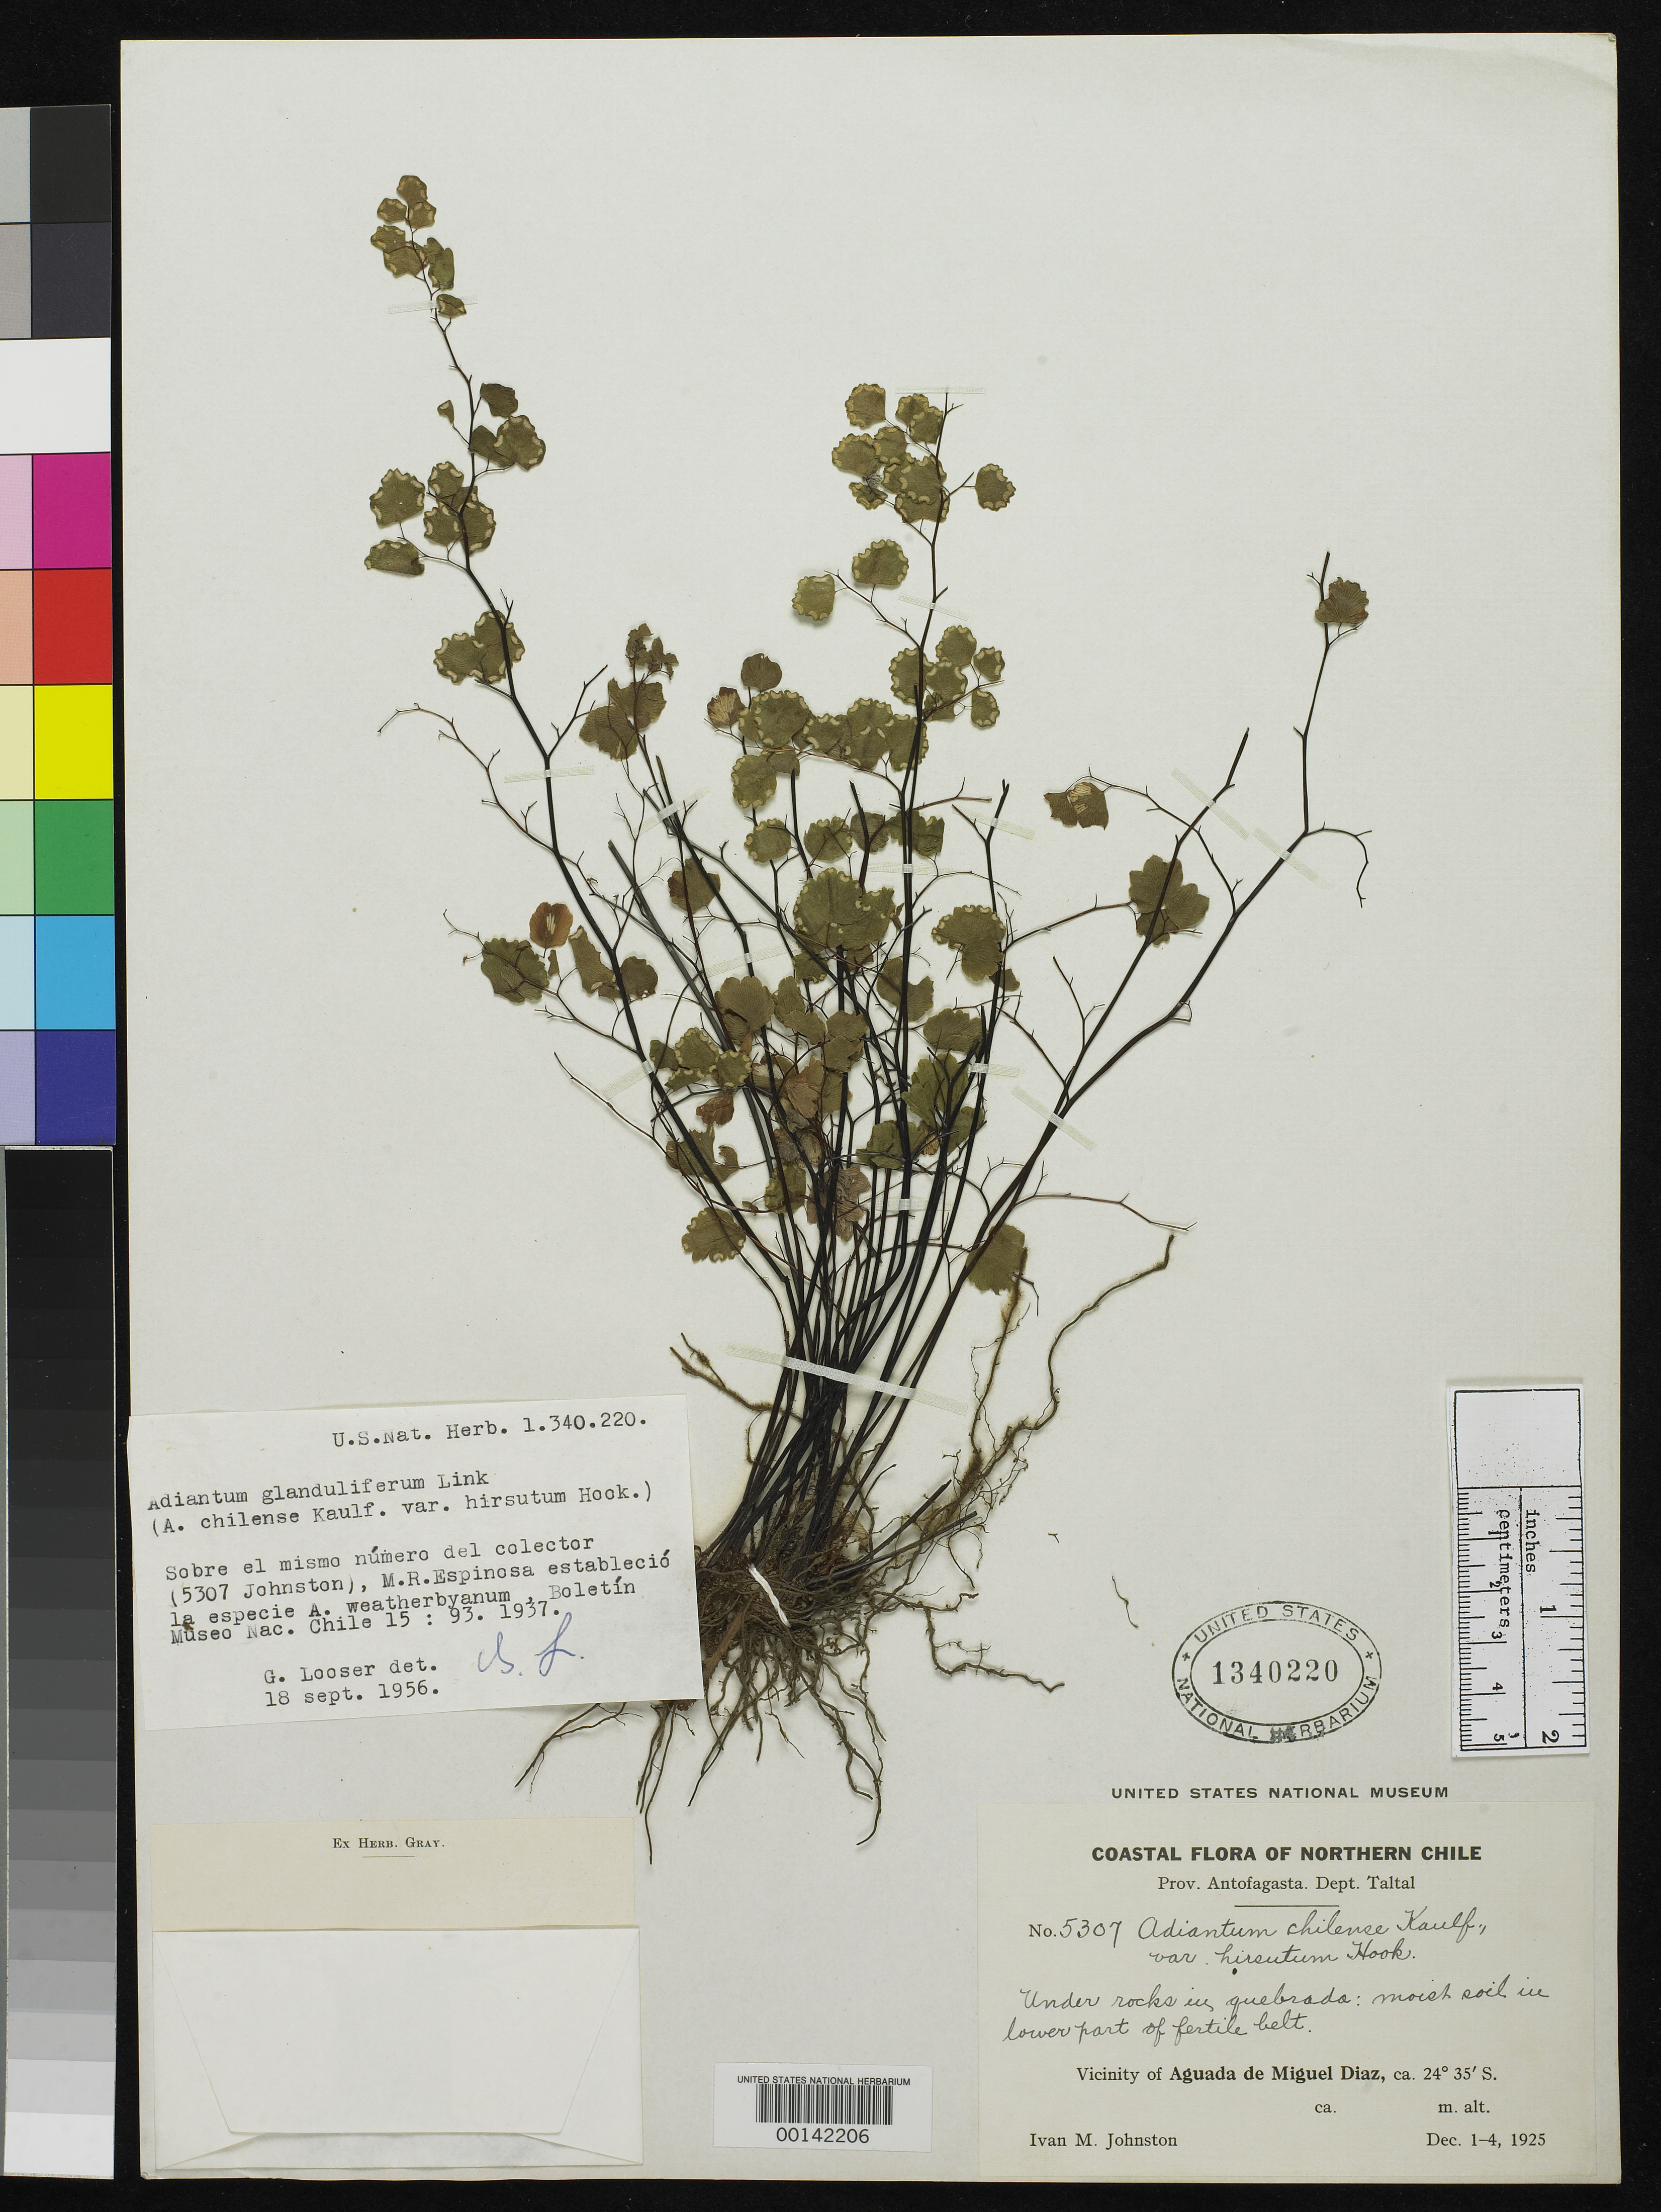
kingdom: Plantae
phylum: Tracheophyta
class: Polypodiopsida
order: Polypodiales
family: Pteridaceae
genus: Adiantum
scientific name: Adiantum weatherbyanum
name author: Espinosa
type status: Isotype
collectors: I.M. Johnston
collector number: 5307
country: Chile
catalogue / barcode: US 1340220